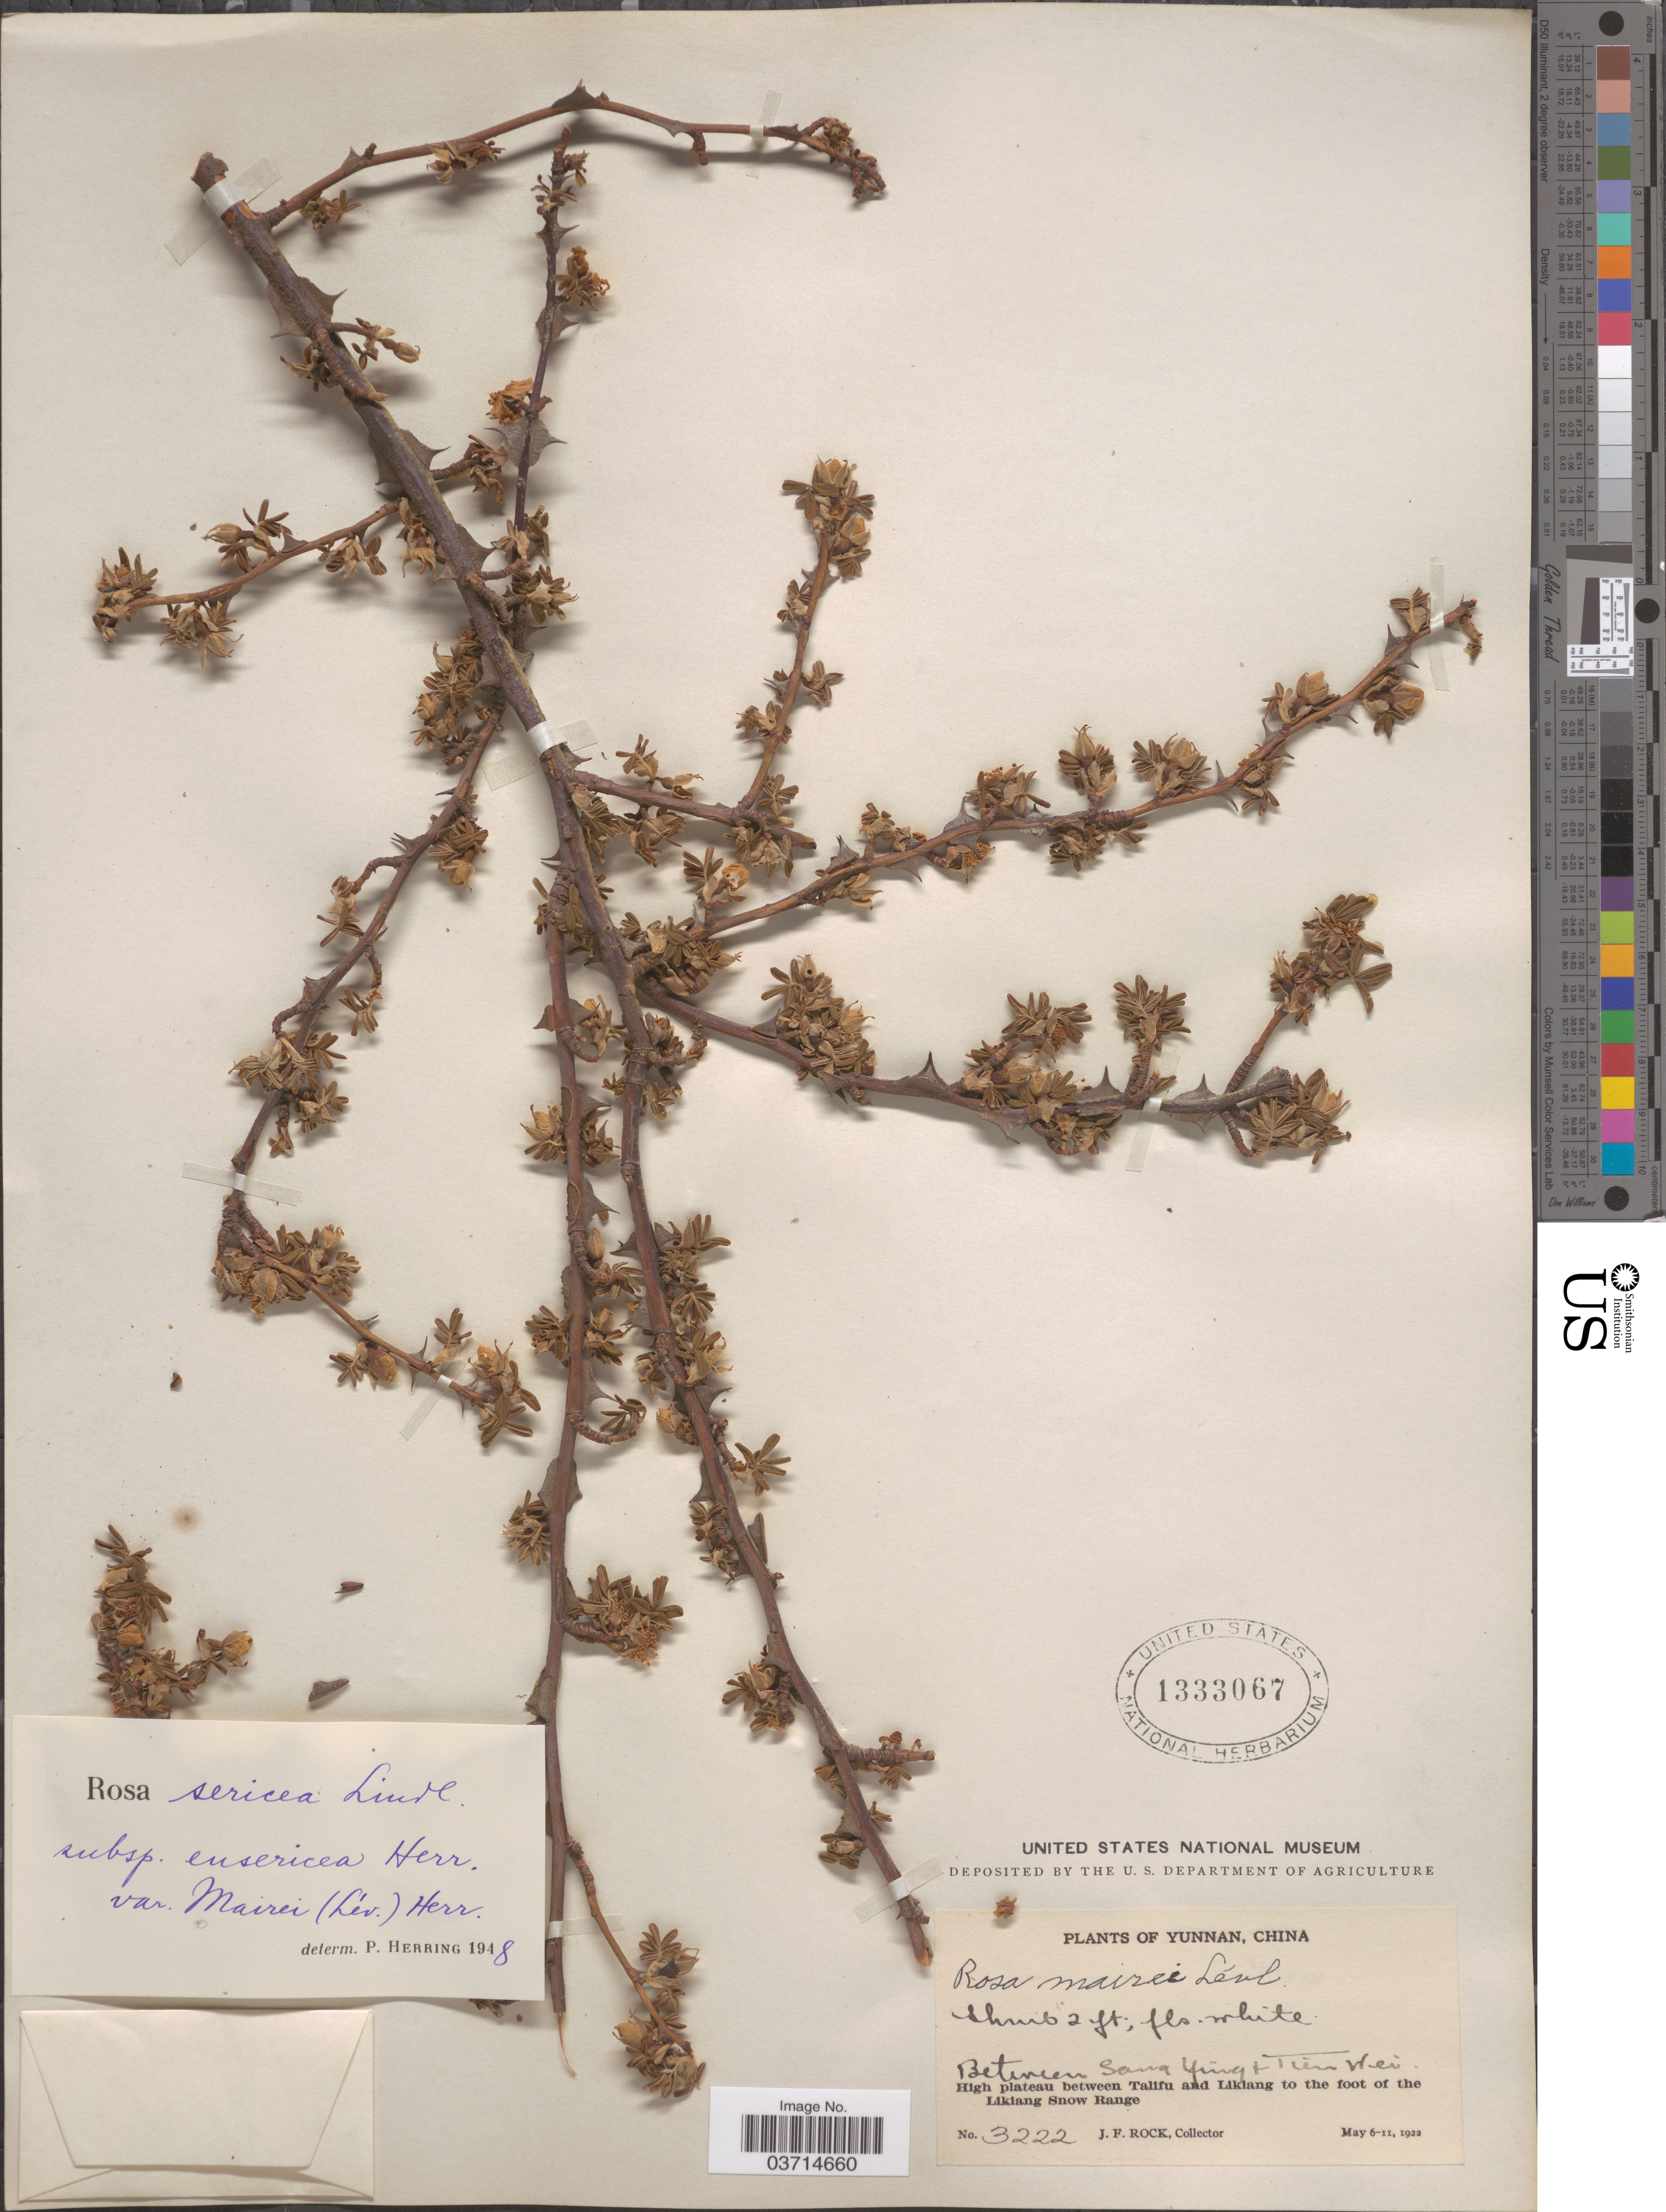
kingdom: Plantae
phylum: Tracheophyta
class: Magnoliopsida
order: Rosales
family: Rosaceae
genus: Rosa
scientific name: Rosa maieri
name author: H. Lév.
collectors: J. Rock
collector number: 3222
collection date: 1922-05-06/1922-05-11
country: China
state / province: Yunnan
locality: Between Sang Ying + Tien Wei. High plateau between Talifu and Likiang to the foot of the Likiang Snow Range.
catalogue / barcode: US 1333067